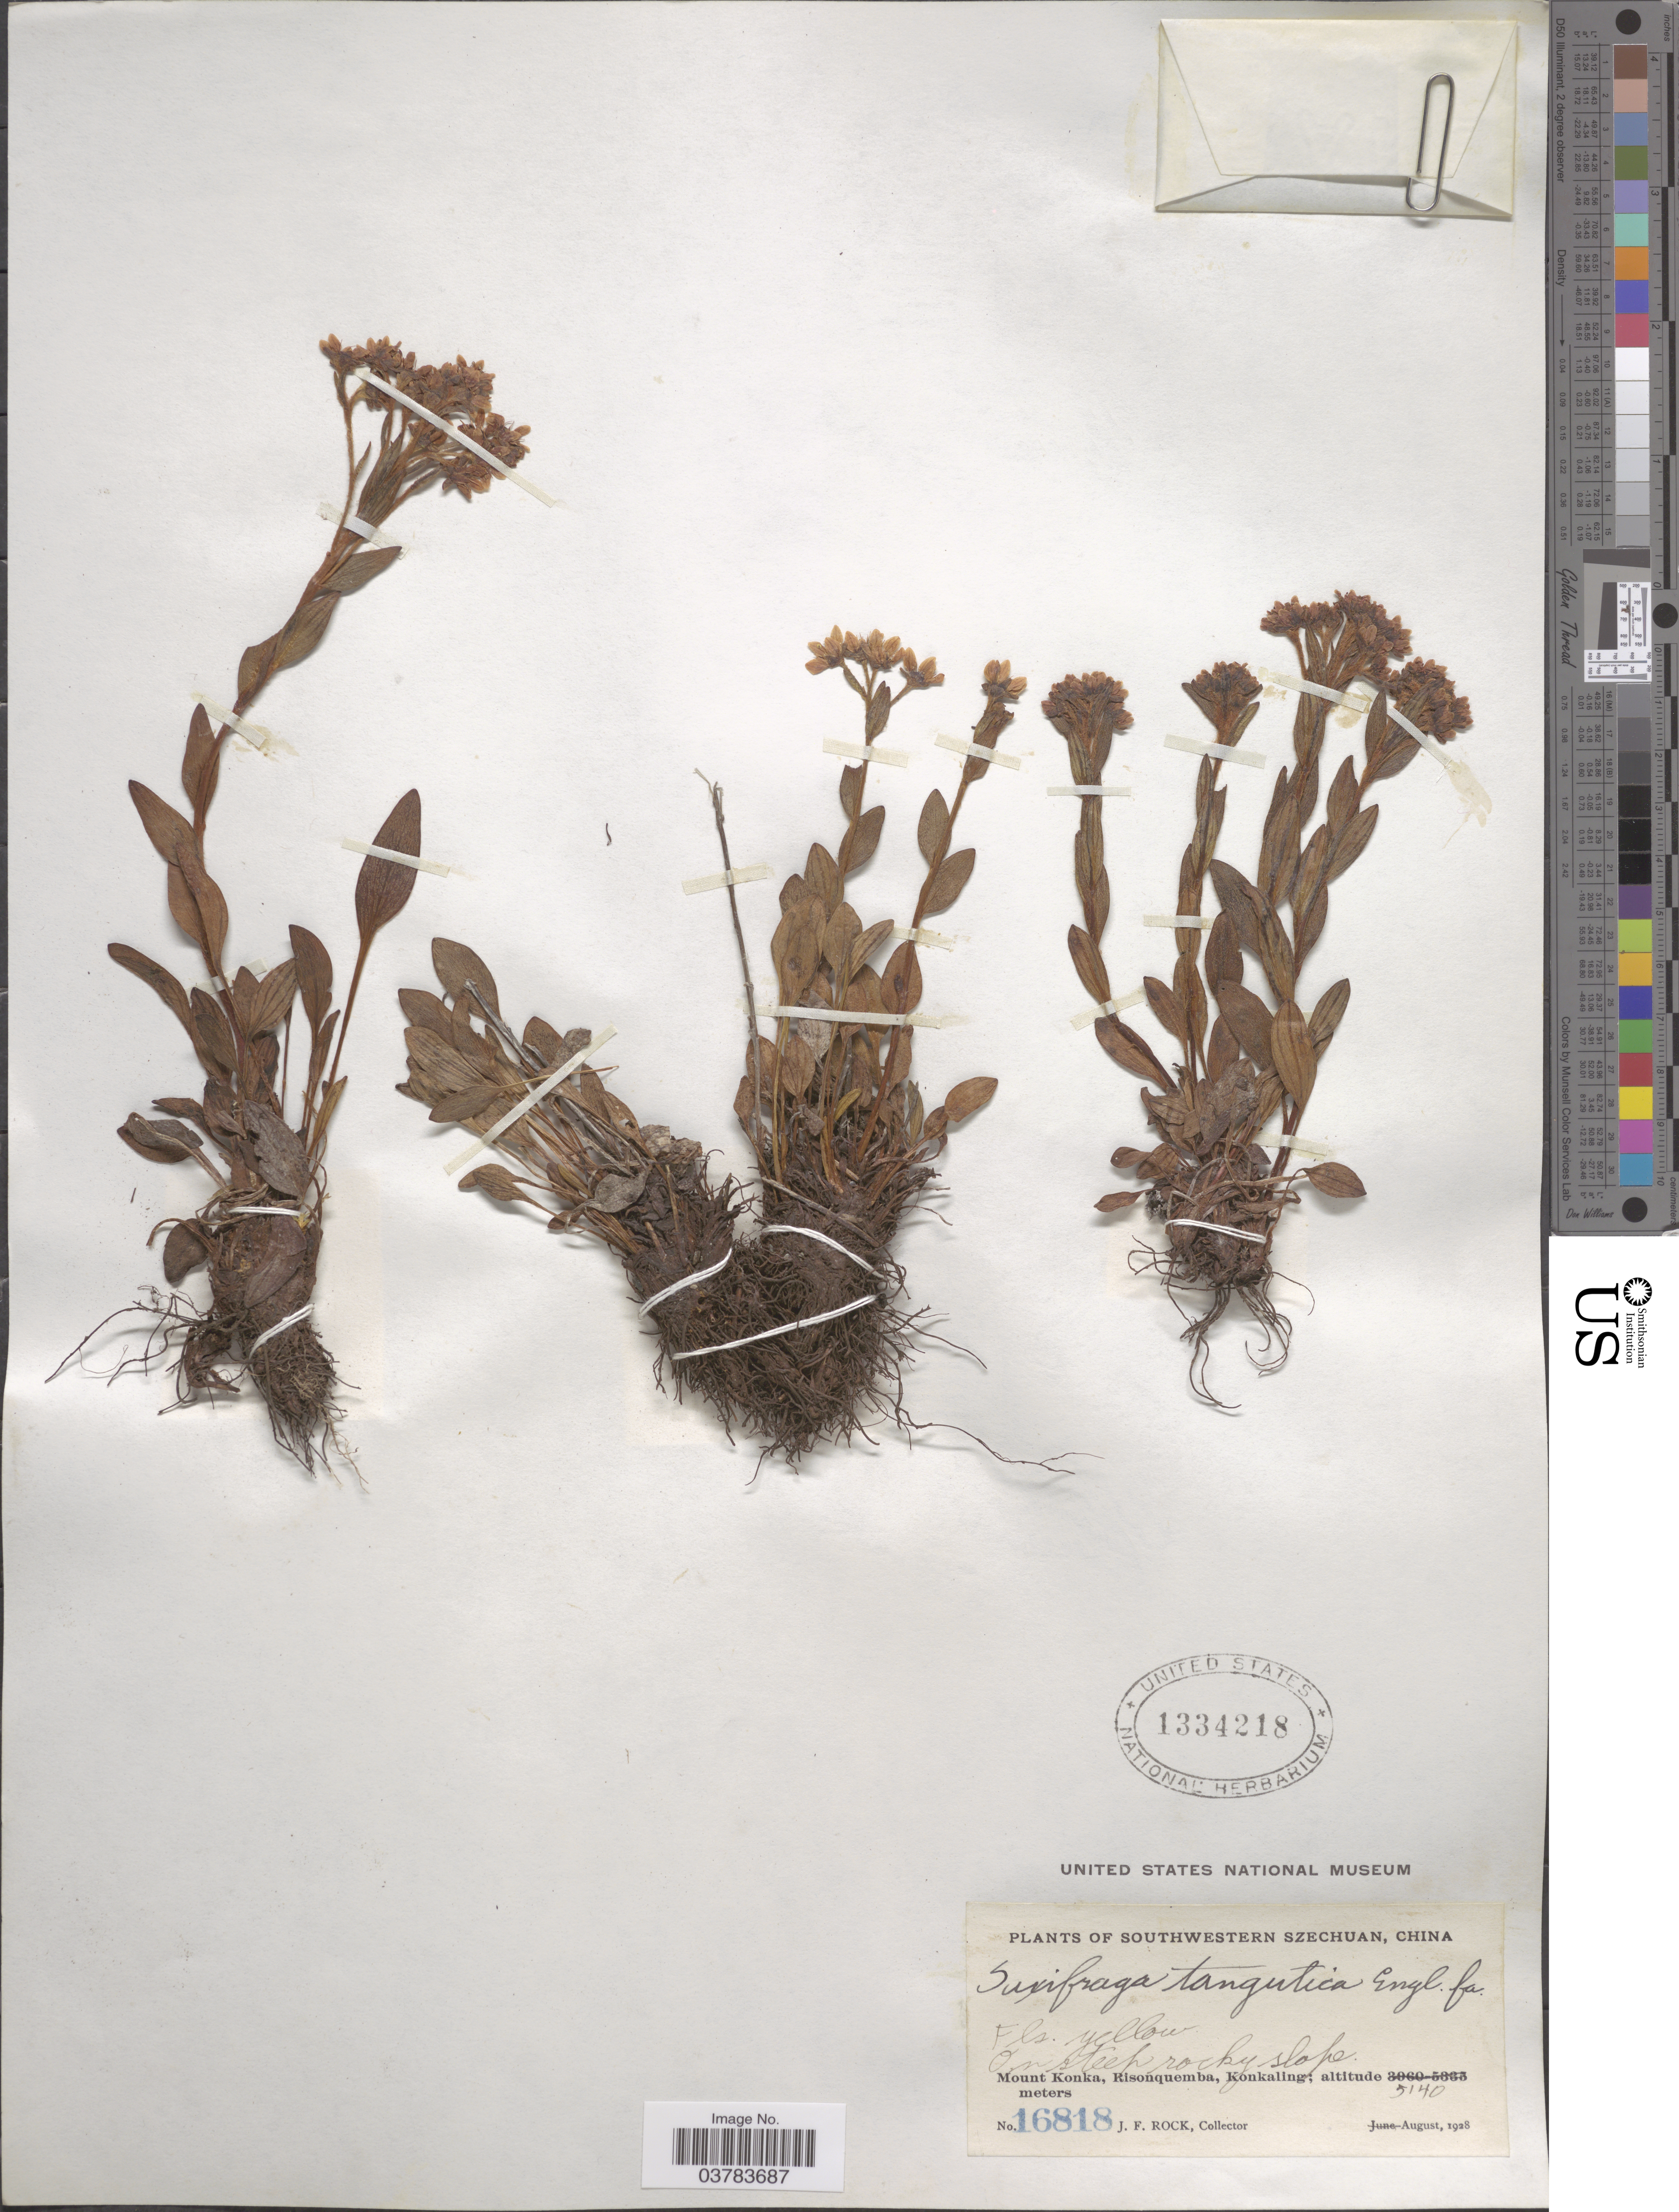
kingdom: Plantae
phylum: Tracheophyta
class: Magnoliopsida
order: Saxifragales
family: Saxifragaceae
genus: Saxifraga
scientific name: Saxifraga tangutica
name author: Engl.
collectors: J. Rock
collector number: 16818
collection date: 1928-08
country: China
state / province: Sichuan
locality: Southwesterm Szechuan. On steep rocky slope. Mount Konka, Risonquemba, Konkaling.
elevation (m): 5140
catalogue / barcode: US 1334218